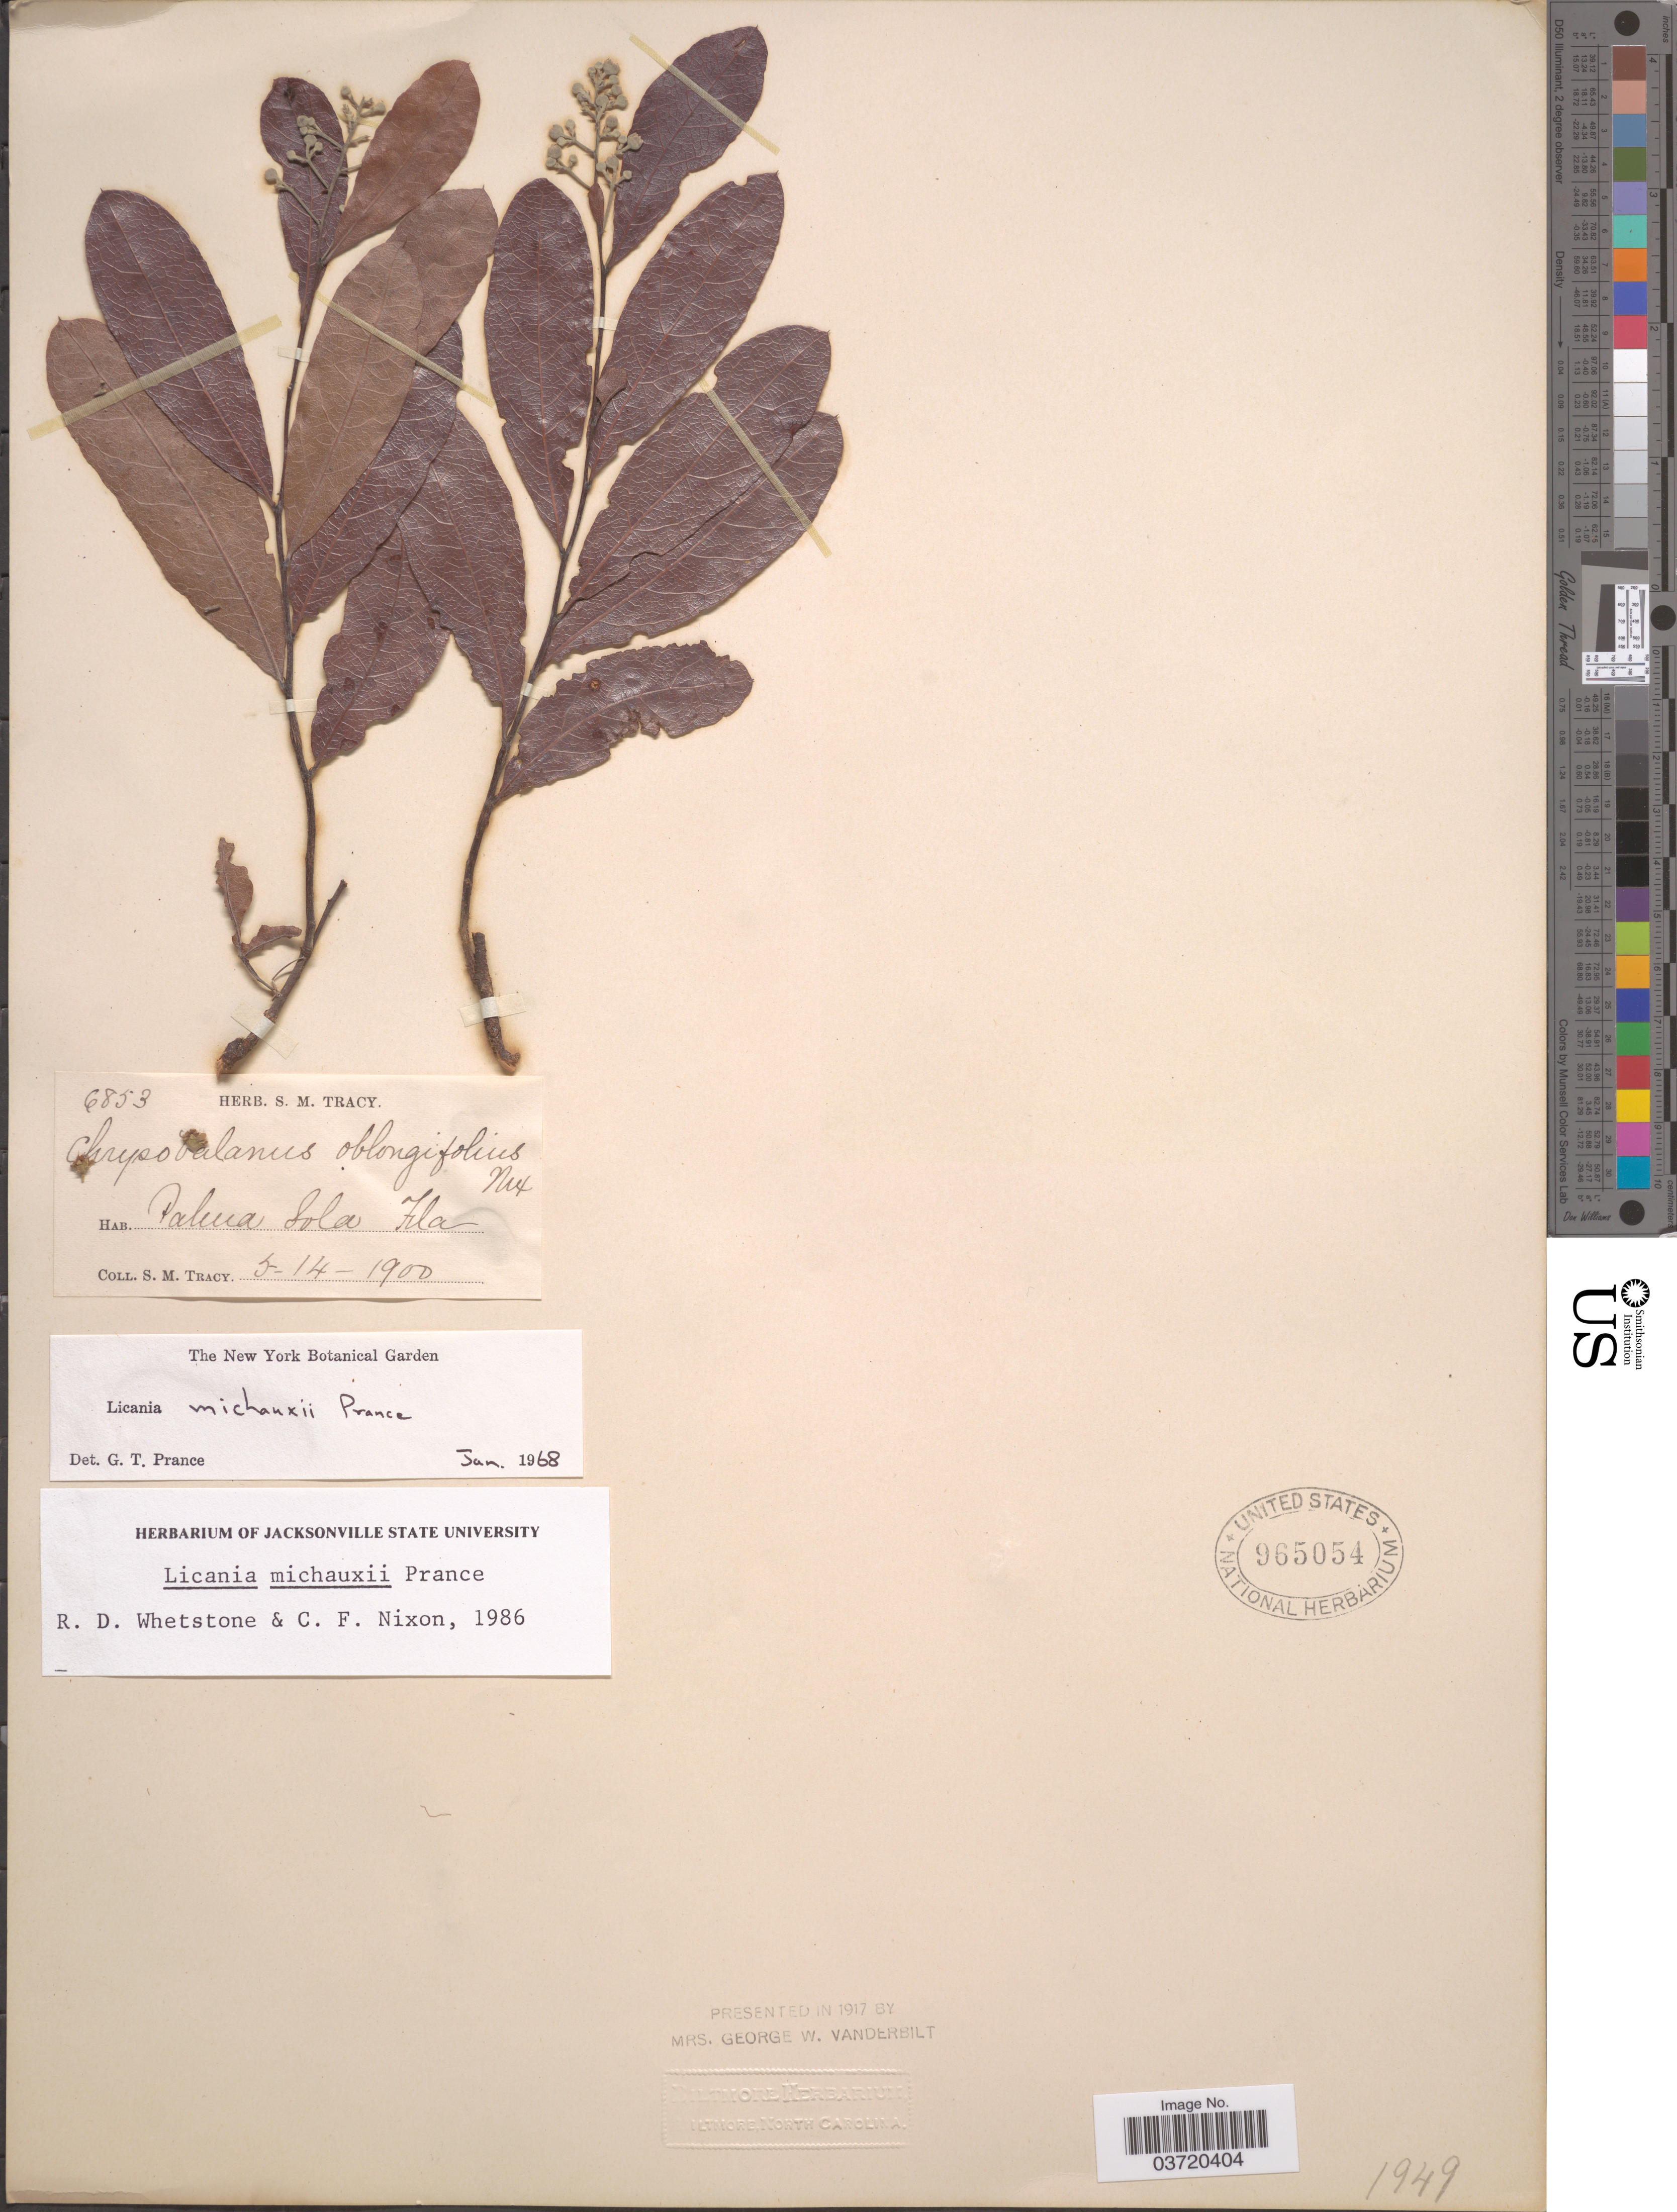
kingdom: Plantae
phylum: Tracheophyta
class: Magnoliopsida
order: Malpighiales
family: Chrysobalanaceae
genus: Geobalanus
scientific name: Geobalanus oblongifolius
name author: (Michx.) Small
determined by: Strong, M. T., (US), Smithsonian Institution - National Museum of Natural History (UNITED STATES)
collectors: S. M. Tracy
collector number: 6853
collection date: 1900-05-14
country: United States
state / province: Florida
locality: Palma Sola.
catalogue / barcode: US 965054